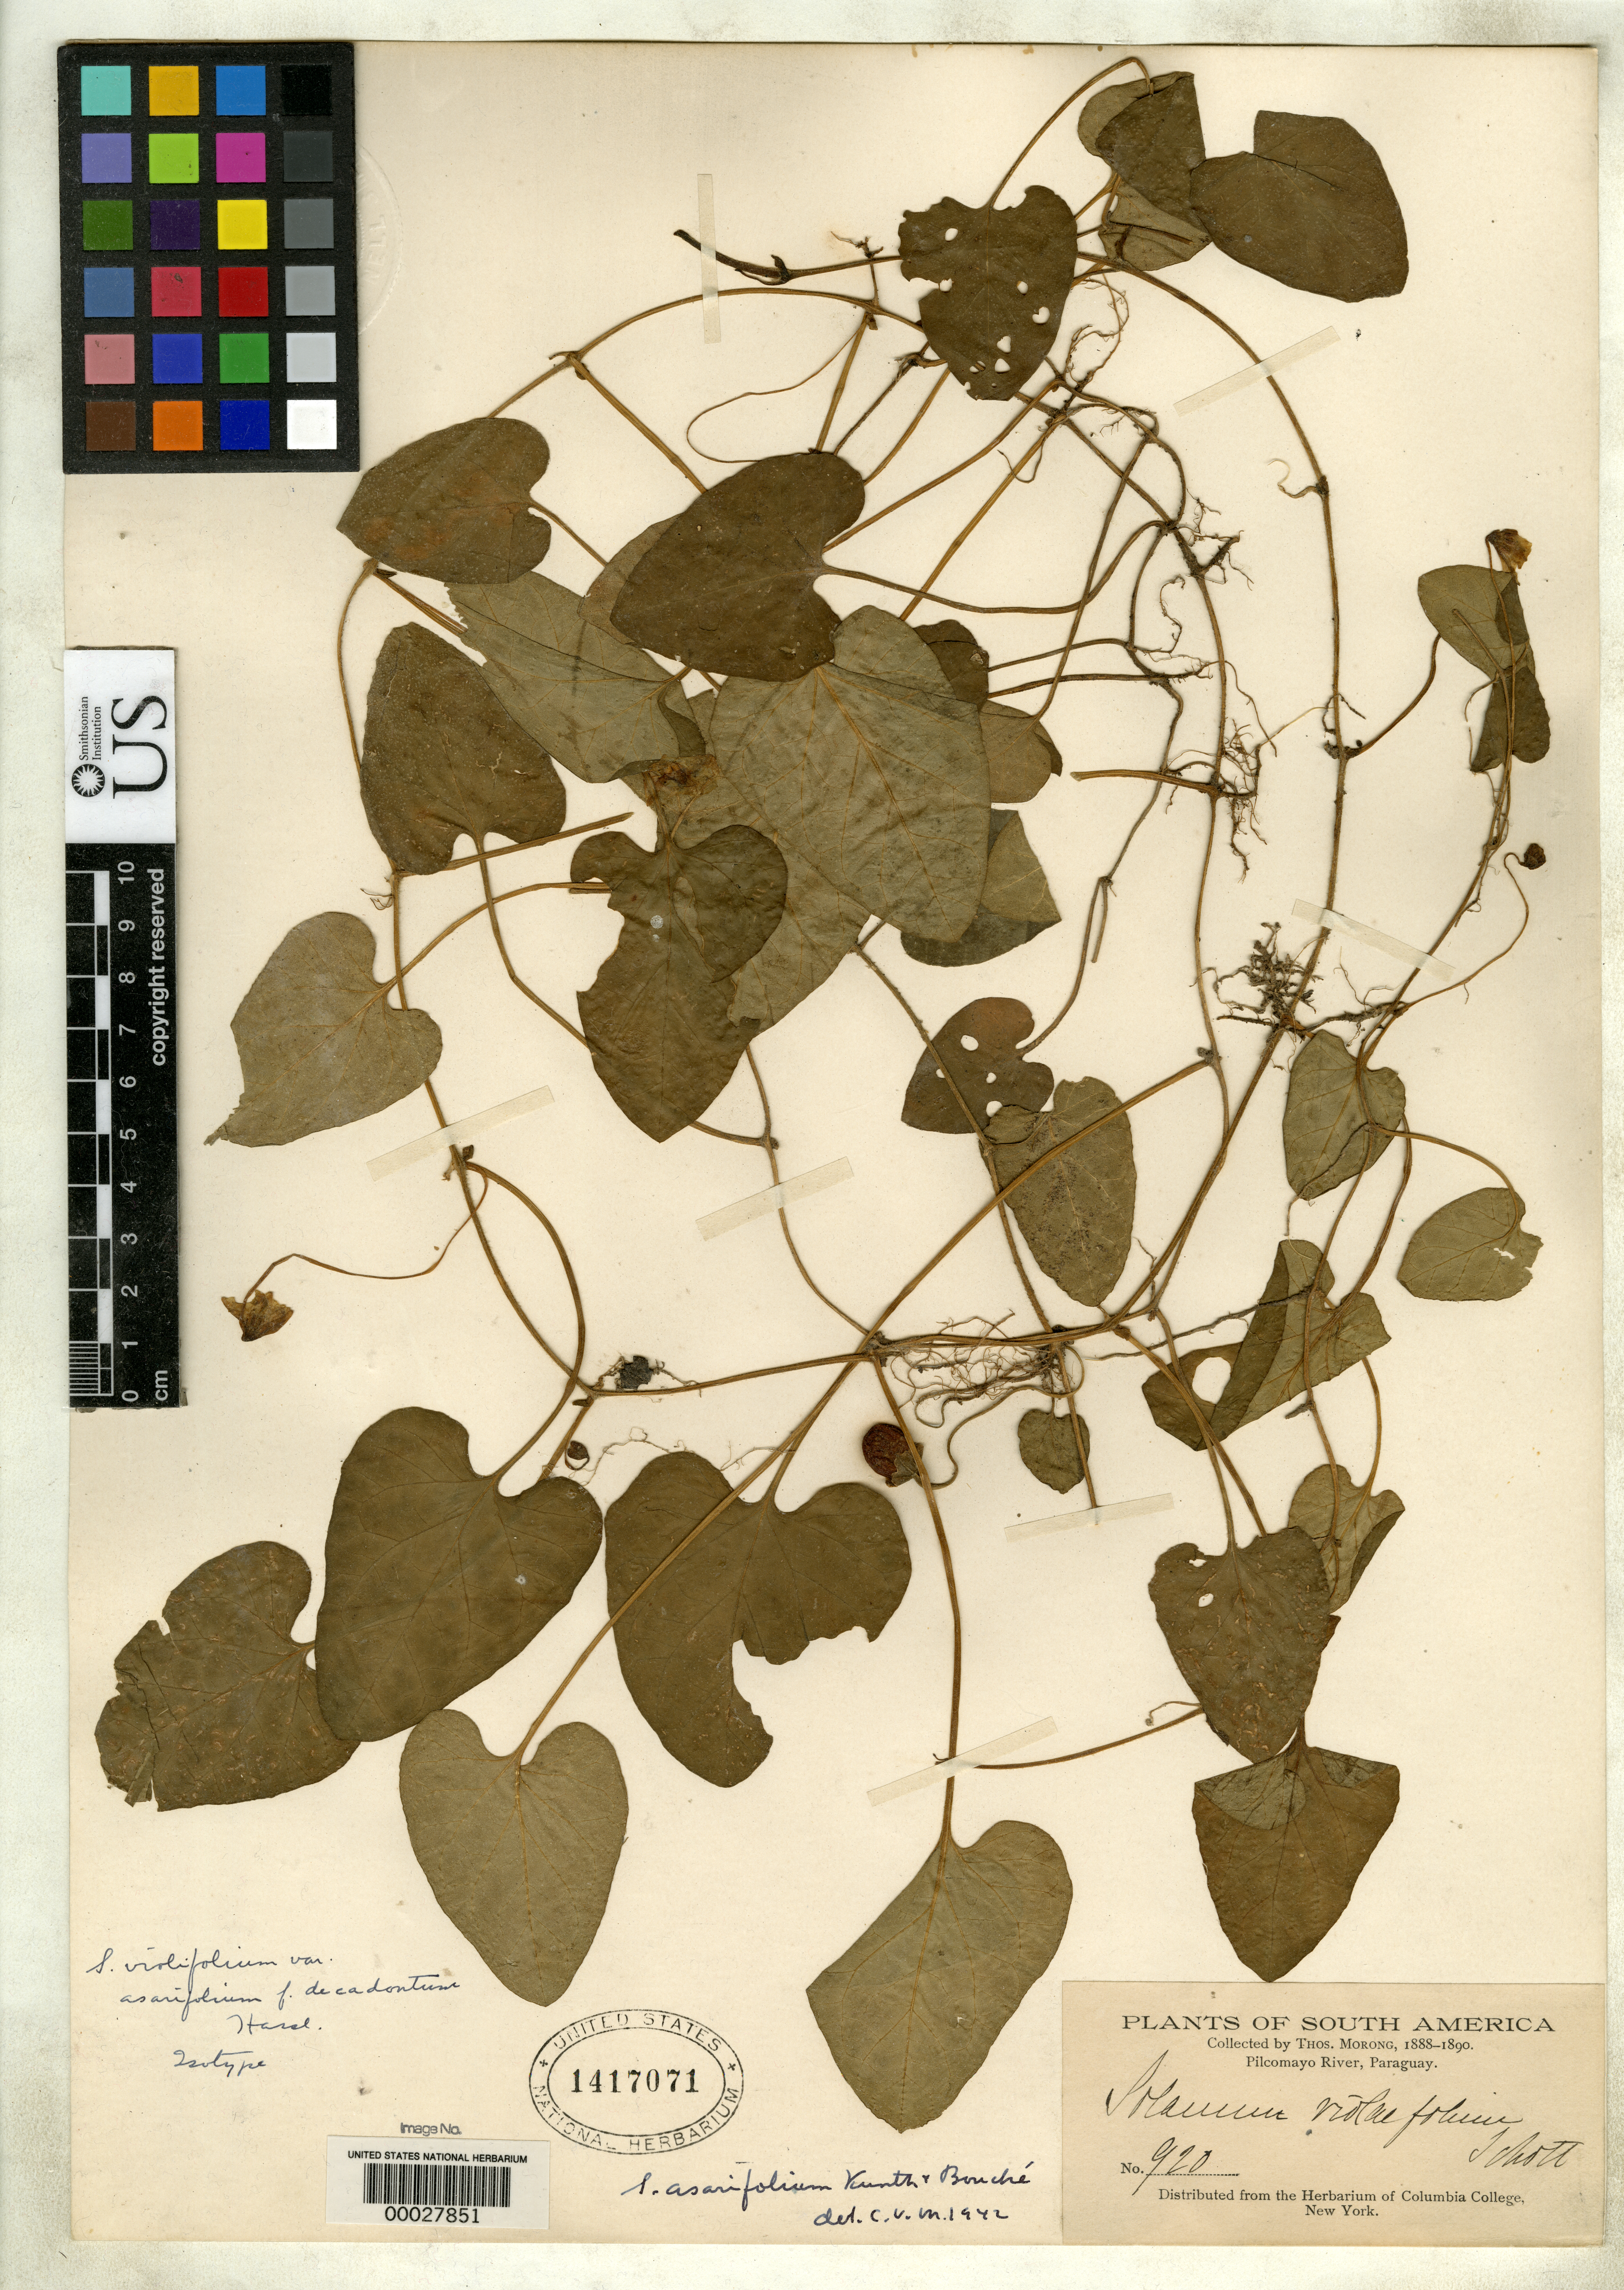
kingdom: Plantae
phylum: Tracheophyta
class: Magnoliopsida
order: Solanales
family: Solanaceae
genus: Solanum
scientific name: Solanum violifolium f. decadontum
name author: Hassl.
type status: Isotype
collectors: T. Morong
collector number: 920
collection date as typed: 1888 to -- --- 1890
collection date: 1888/1890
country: Paraguay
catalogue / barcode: US 1417071